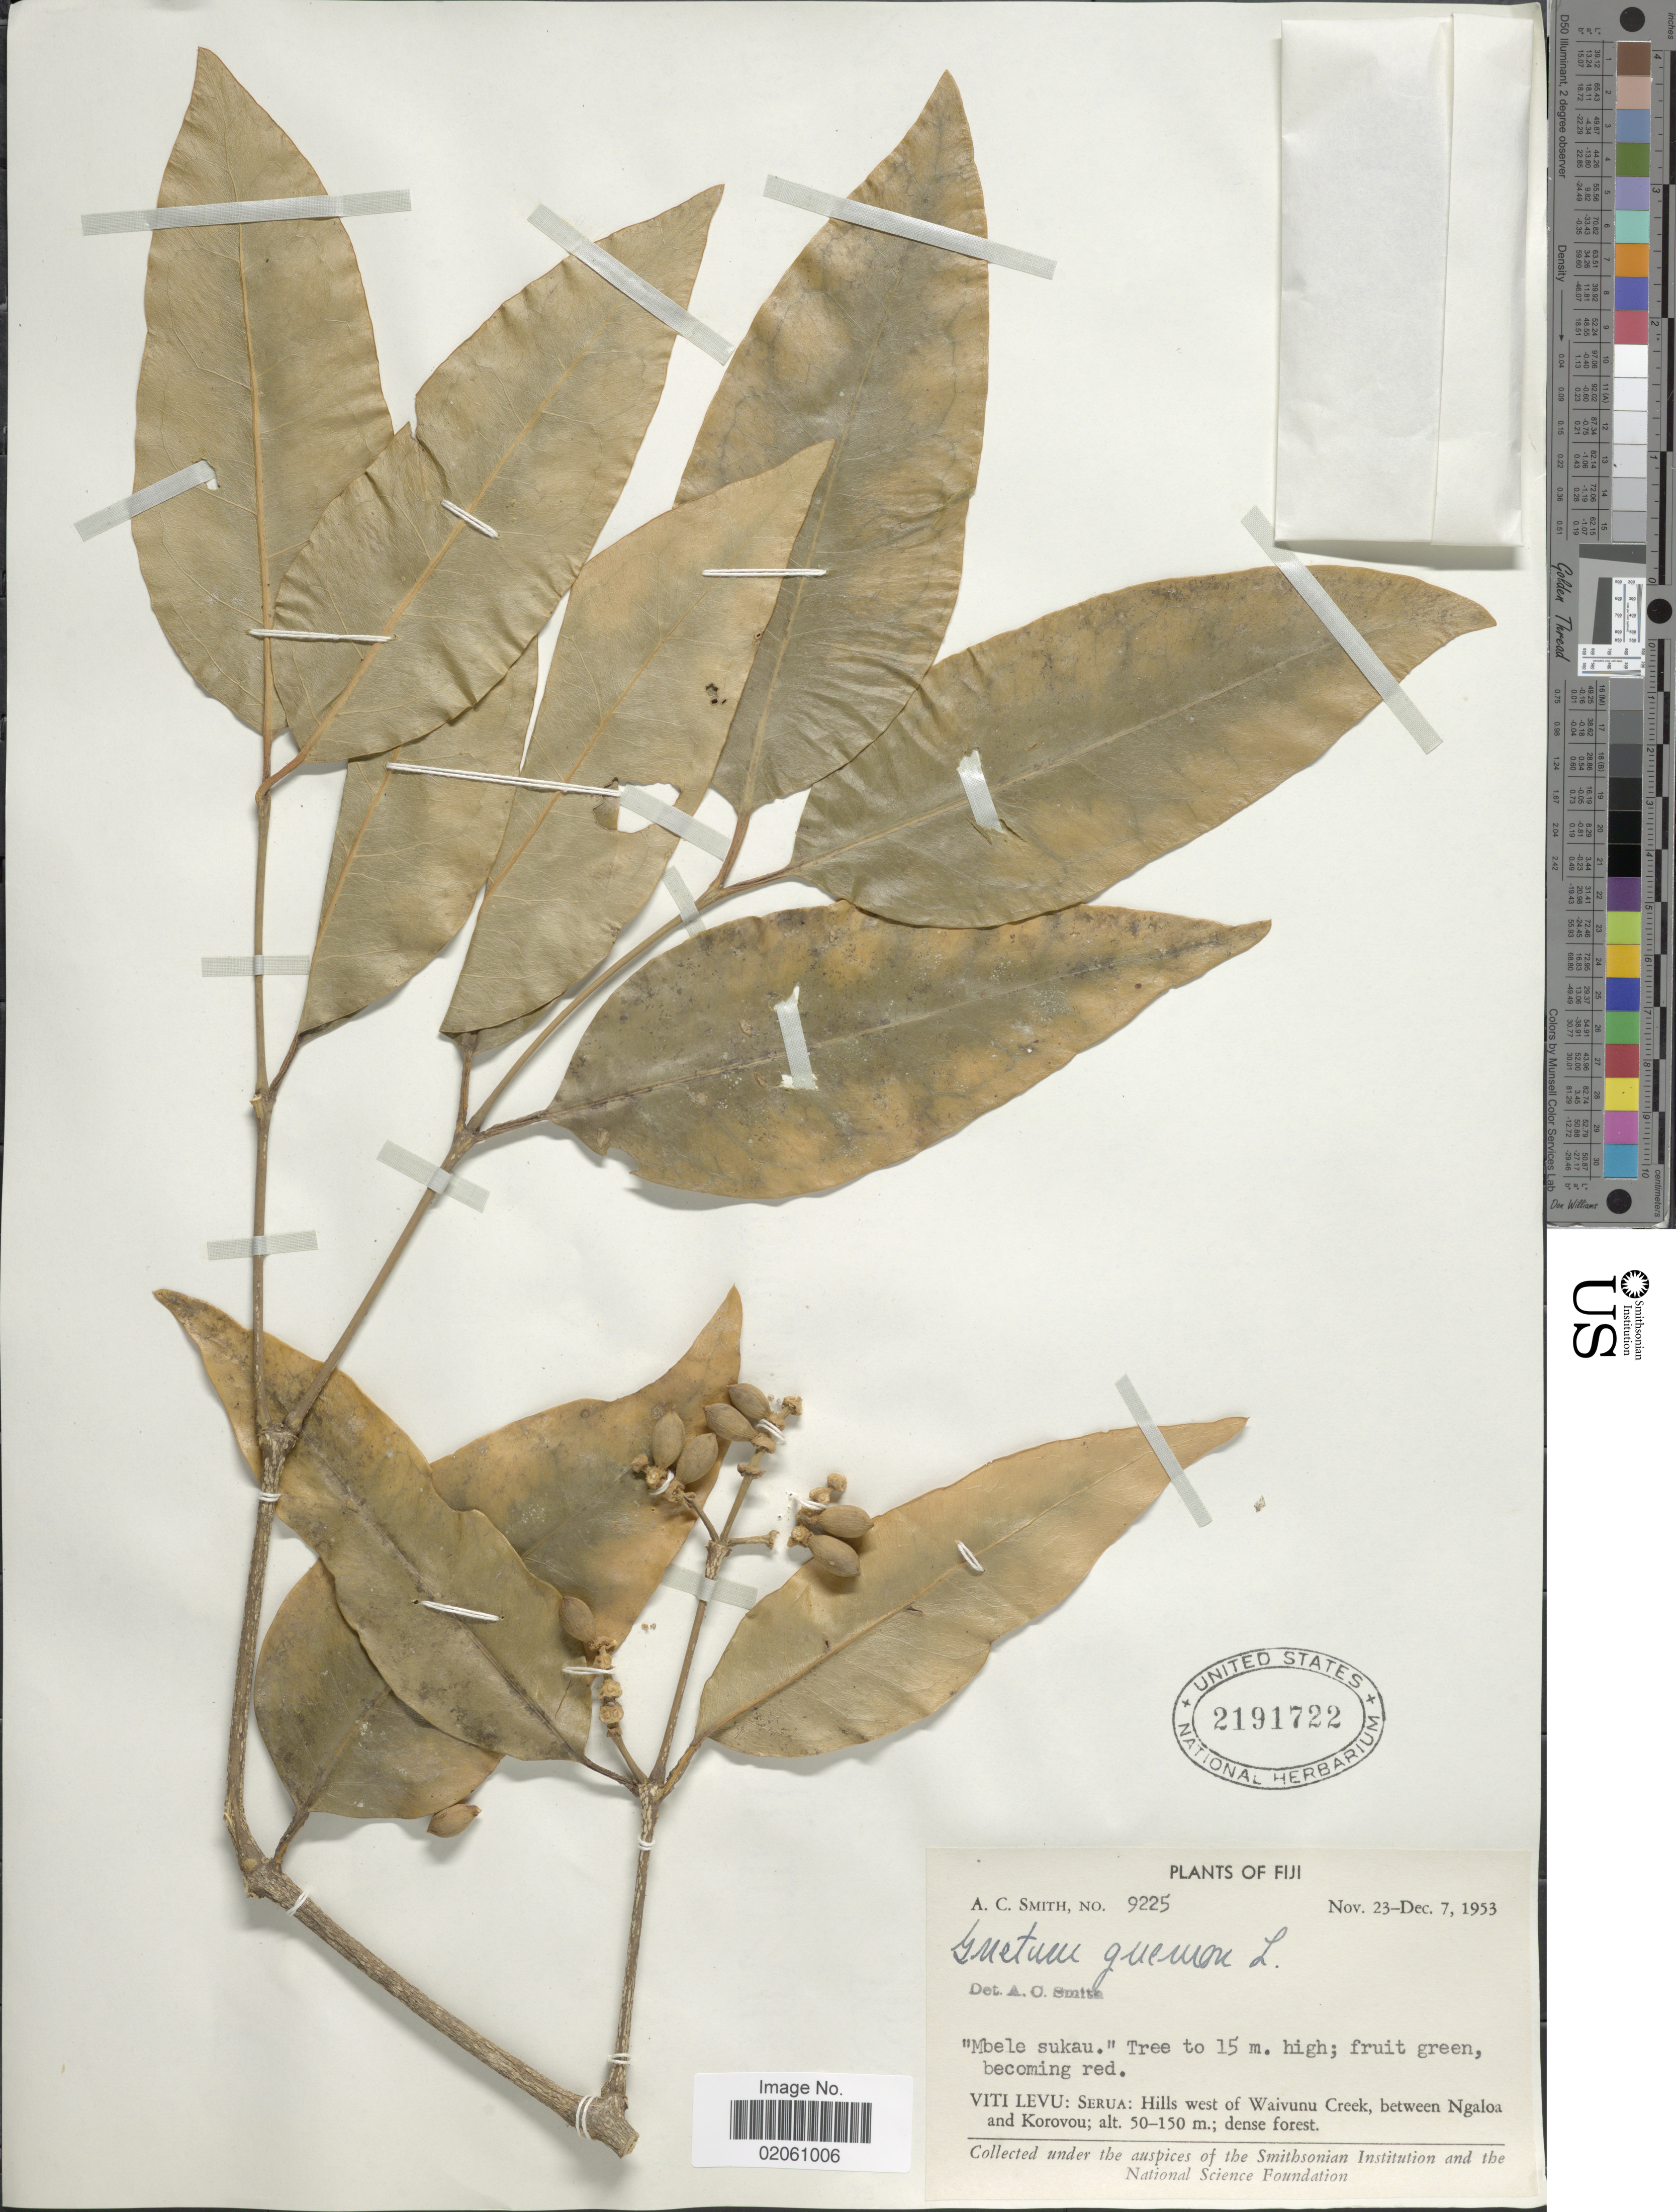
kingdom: Plantae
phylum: Tracheophyta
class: Gnetopsida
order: Gnetales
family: Gnetaceae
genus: Gnetum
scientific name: Gnetum gnemon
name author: L.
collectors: A. C. Smith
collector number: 9225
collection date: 1953-11-23/1953-12-07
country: Fiji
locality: Viti Levu: Serua: Hills west of Waivunu Creek, between Ngaloa and Korovou; dense forest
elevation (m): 50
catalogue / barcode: US 2191722